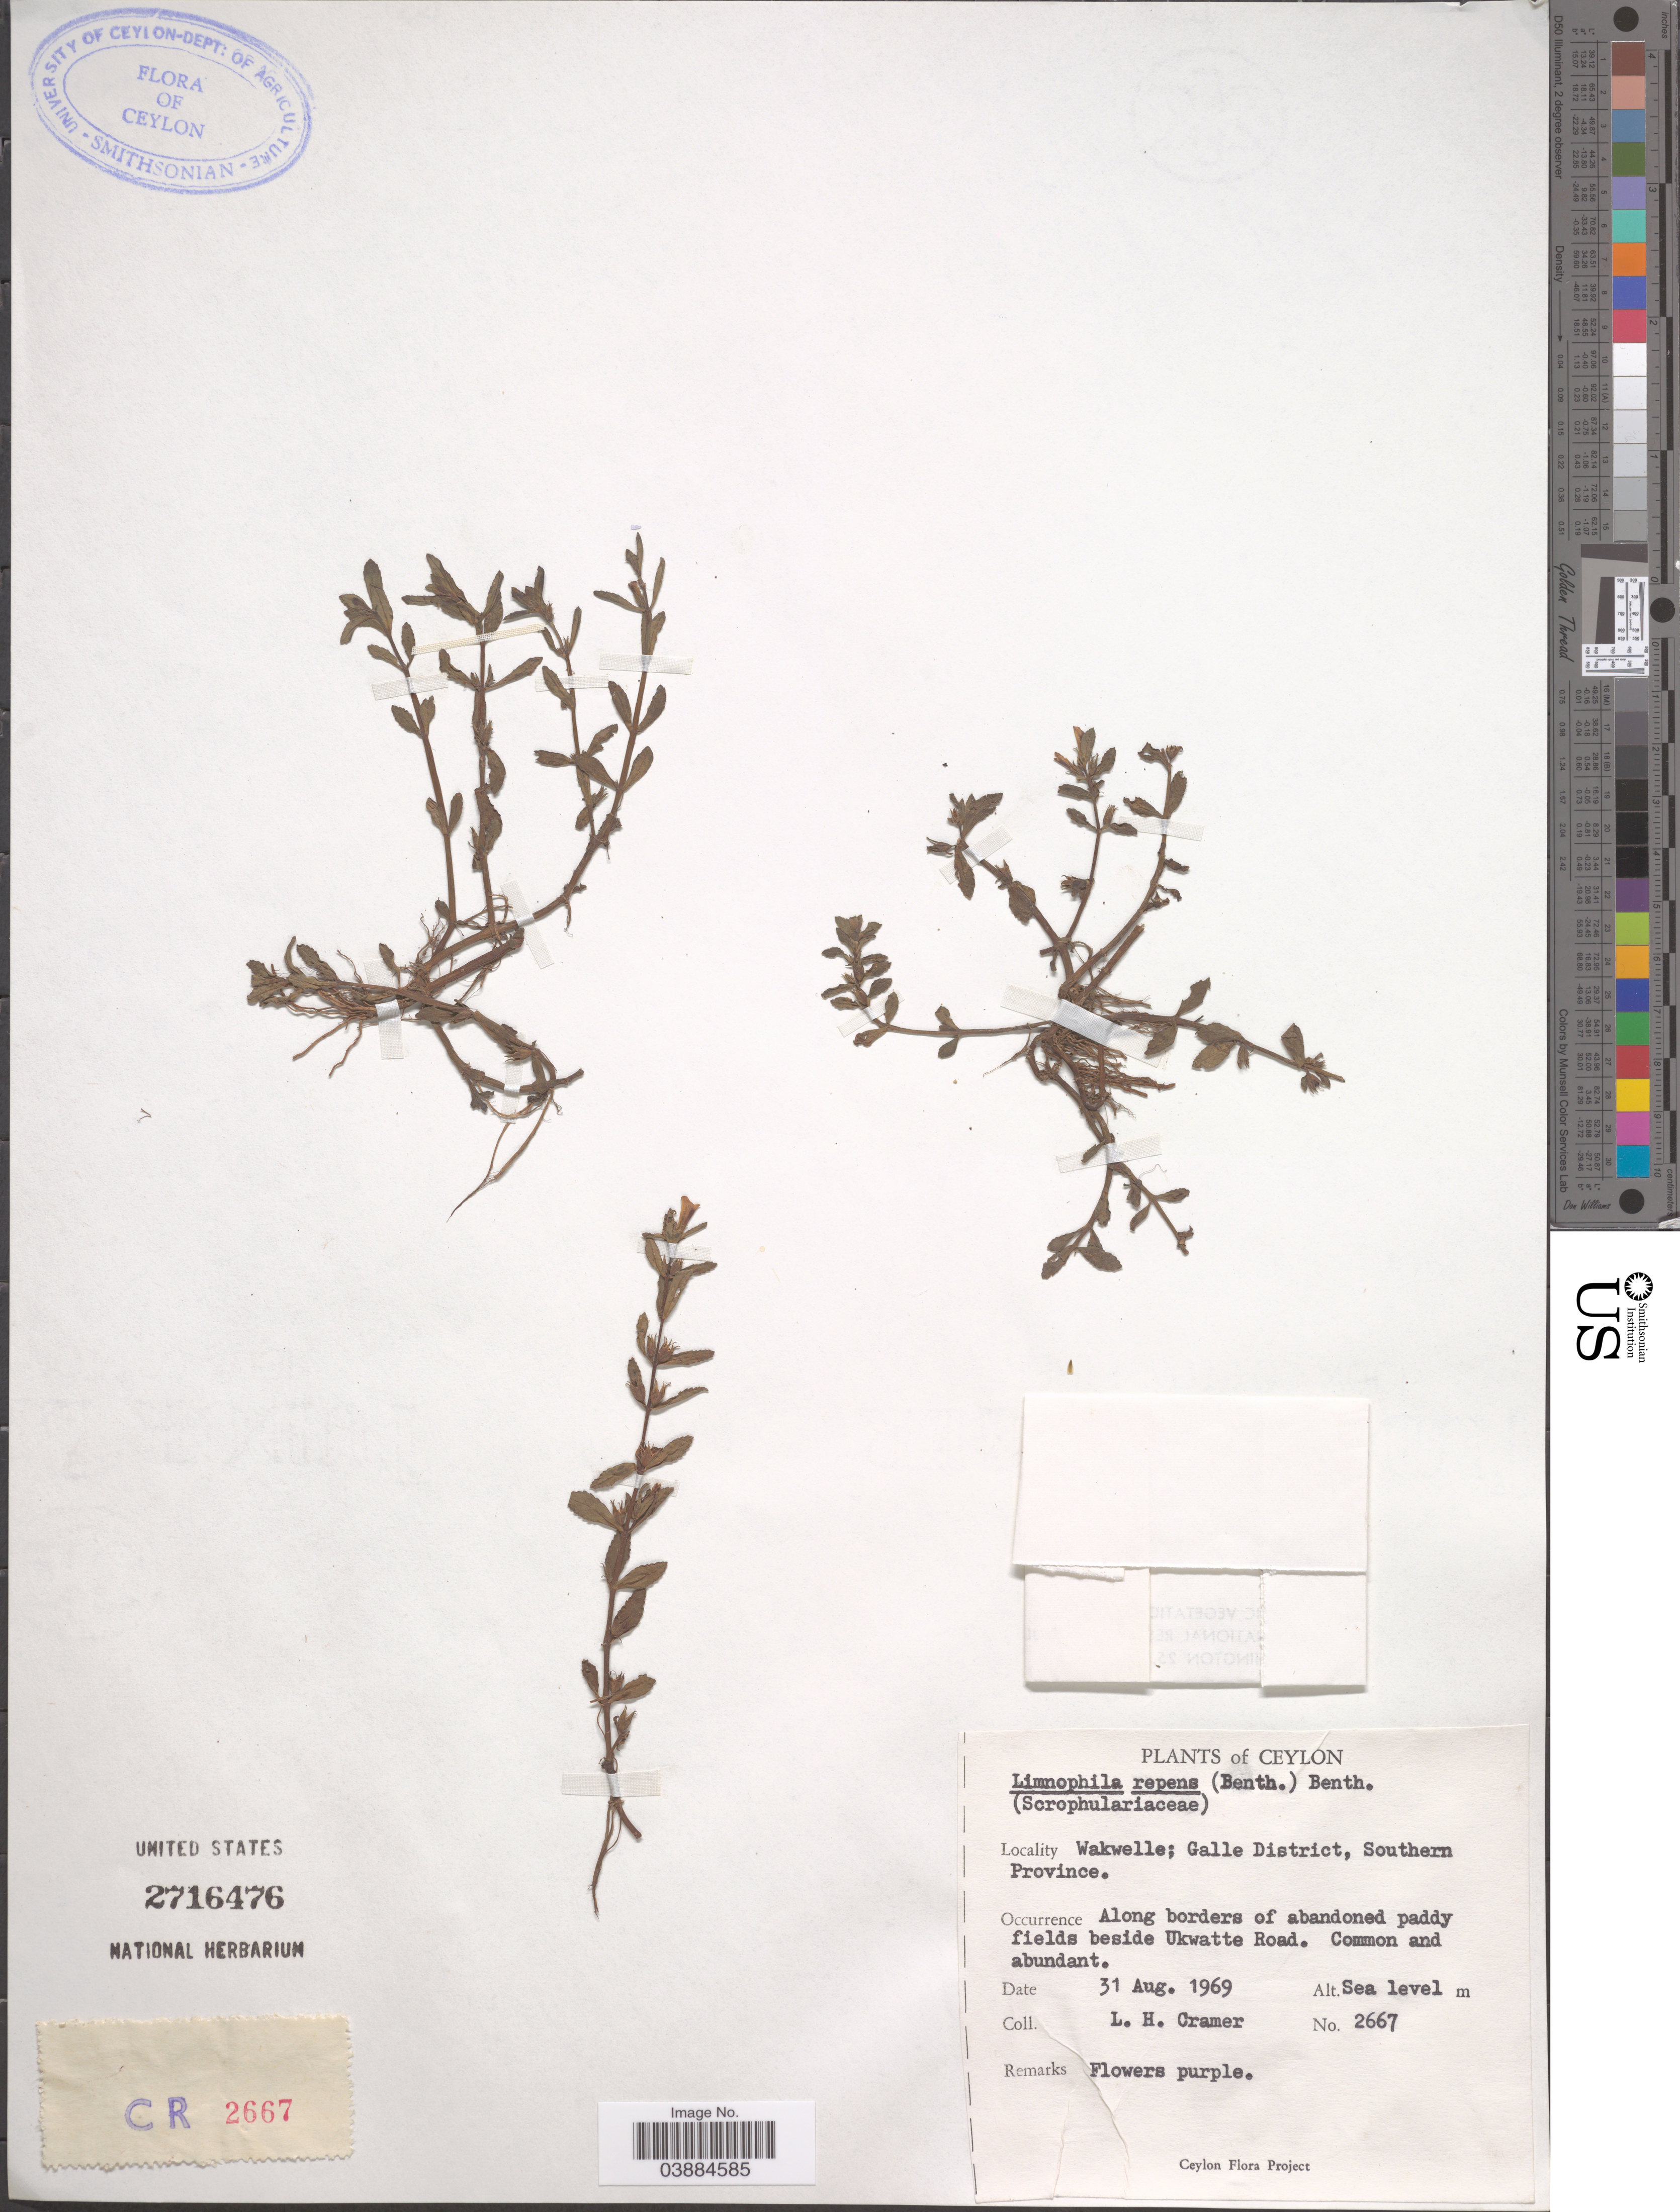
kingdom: Plantae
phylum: Tracheophyta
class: Magnoliopsida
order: Lamiales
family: Plantaginaceae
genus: Limnophila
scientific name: Limnophila repens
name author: (Benth.) Benth.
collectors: L. H. Cramer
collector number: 2667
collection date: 1969-08-31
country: Sri Lanka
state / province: Southern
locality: Ceylon. Wakwelle; Galle District. Beside Ukwatte Road.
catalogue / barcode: US 2716476